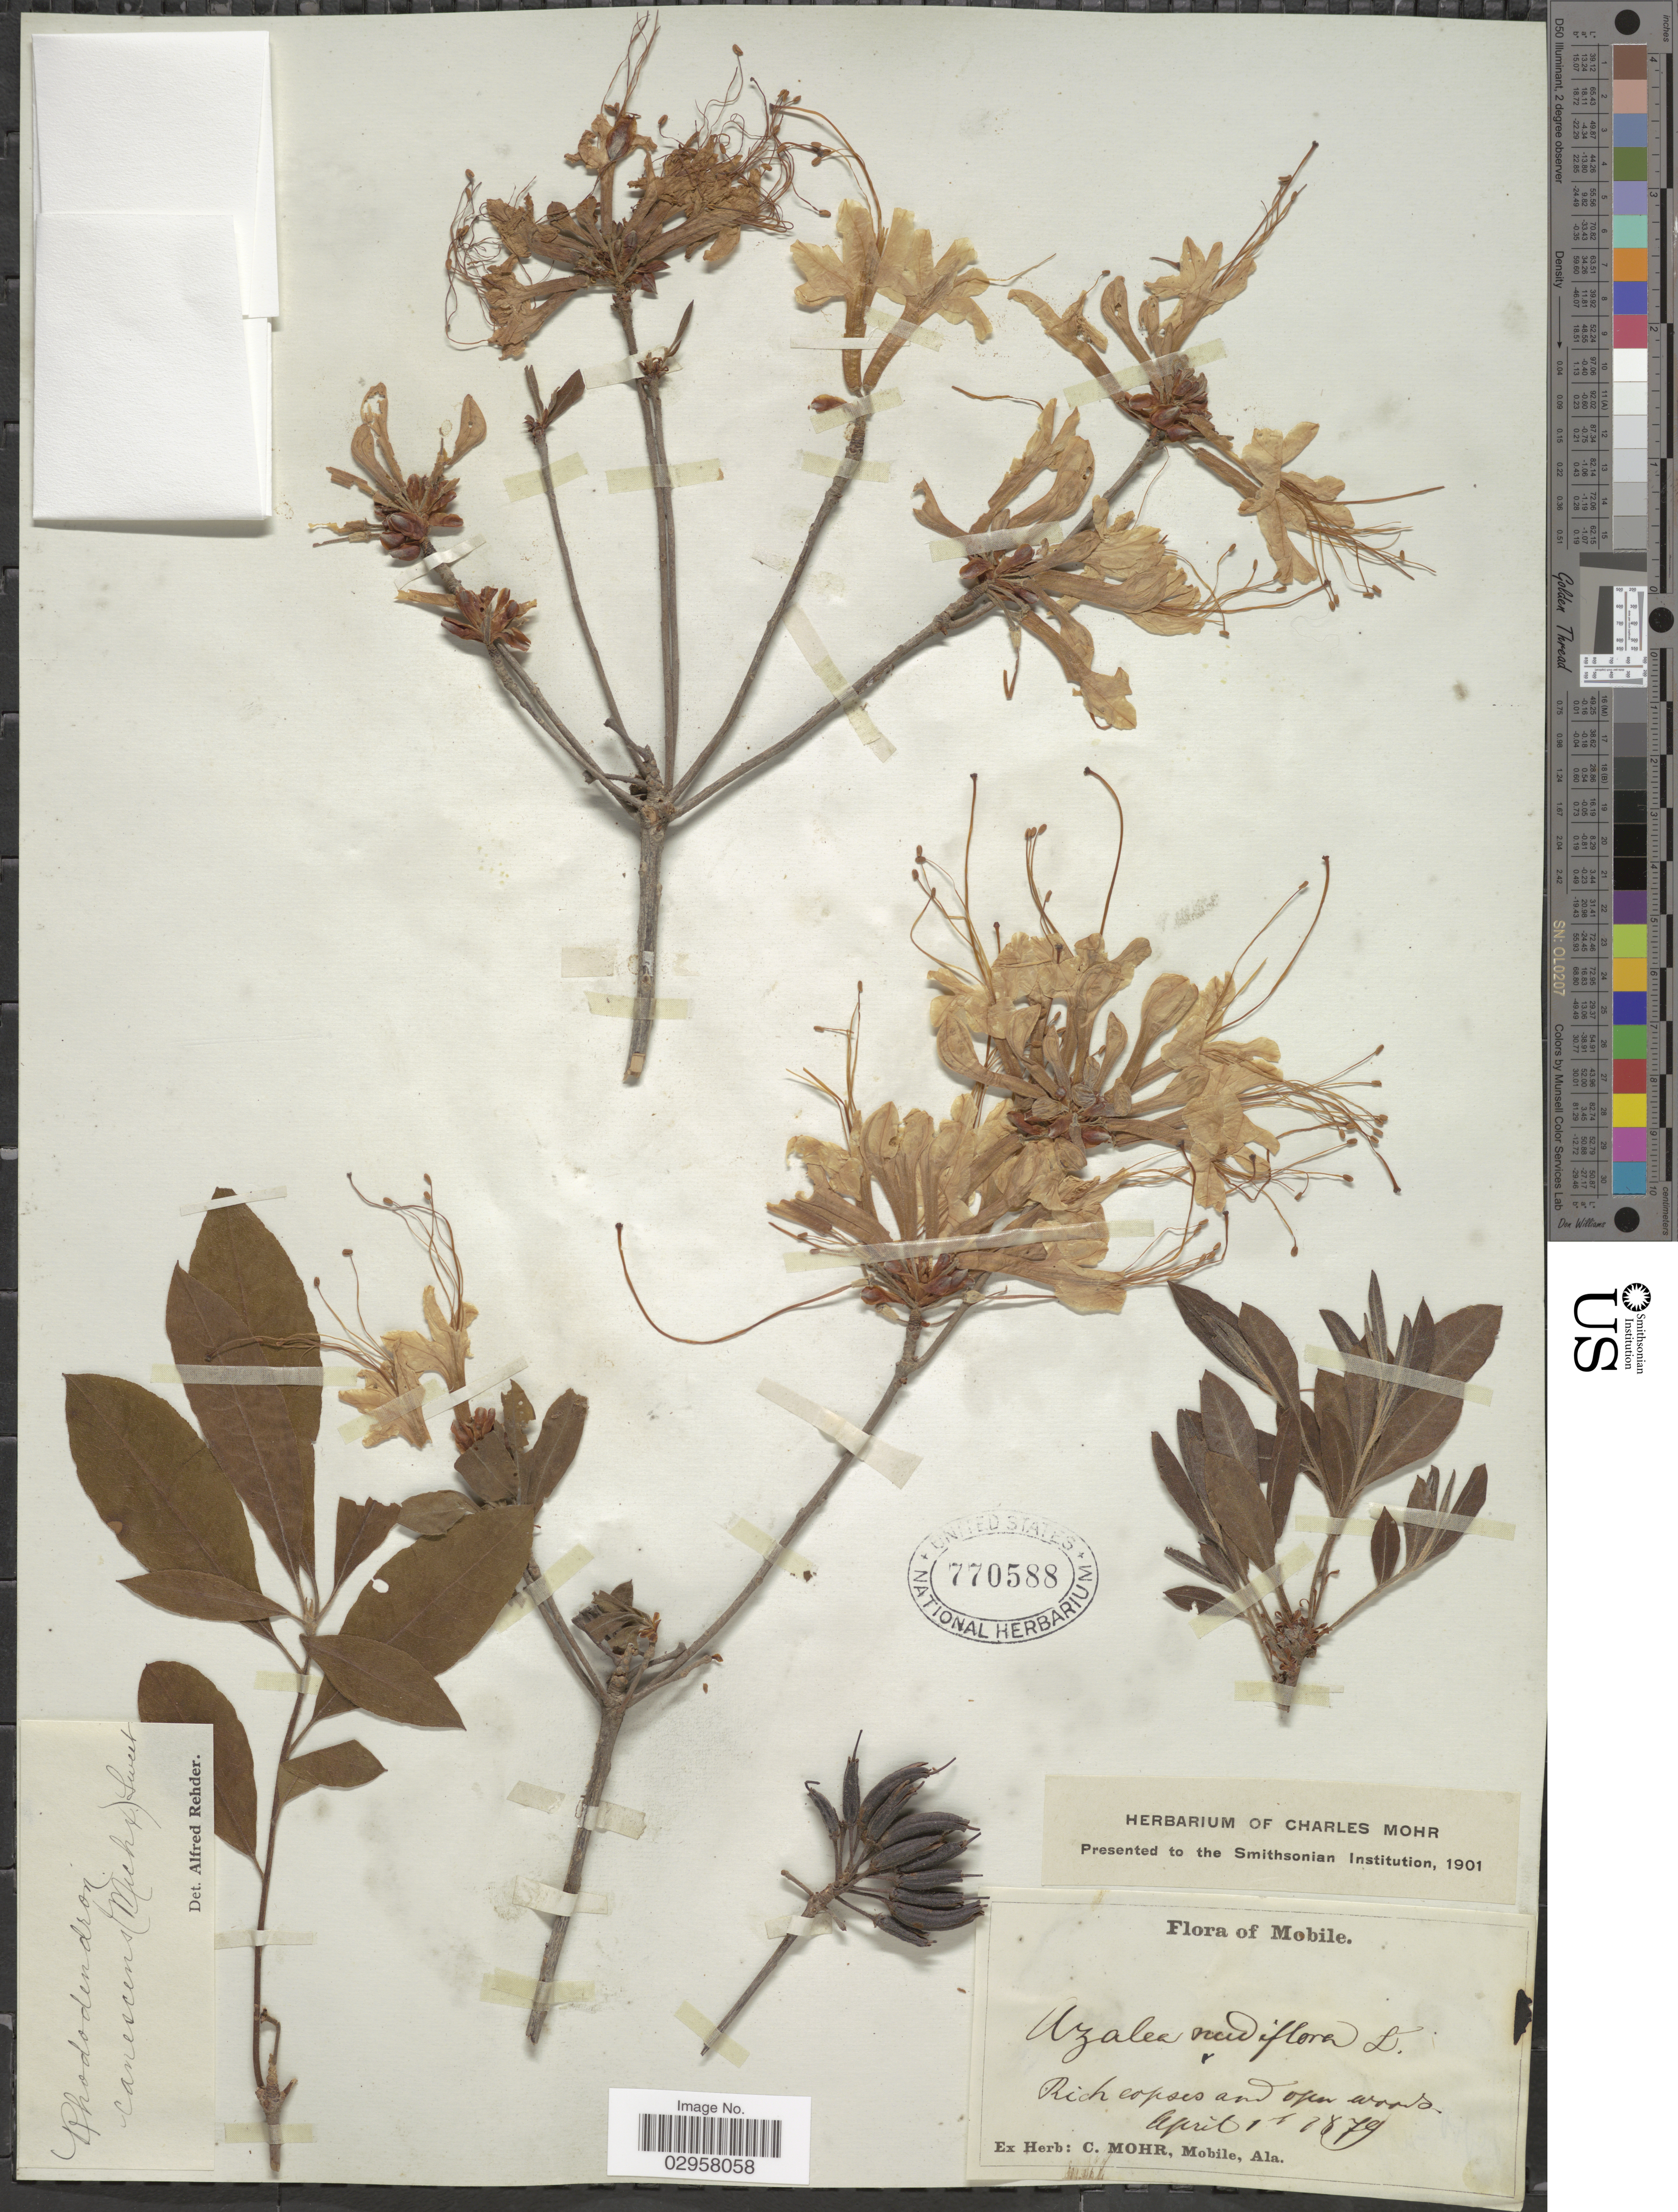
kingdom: Plantae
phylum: Tracheophyta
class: Magnoliopsida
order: Ericales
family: Ericaceae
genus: Rhododendron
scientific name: Rhododendron canescens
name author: (Michx.) Sweet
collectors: ex herb. C. Mohr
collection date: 1879-04-01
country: United States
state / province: Alabama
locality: Mobile. Rich copses and open woods.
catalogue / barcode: US 770588